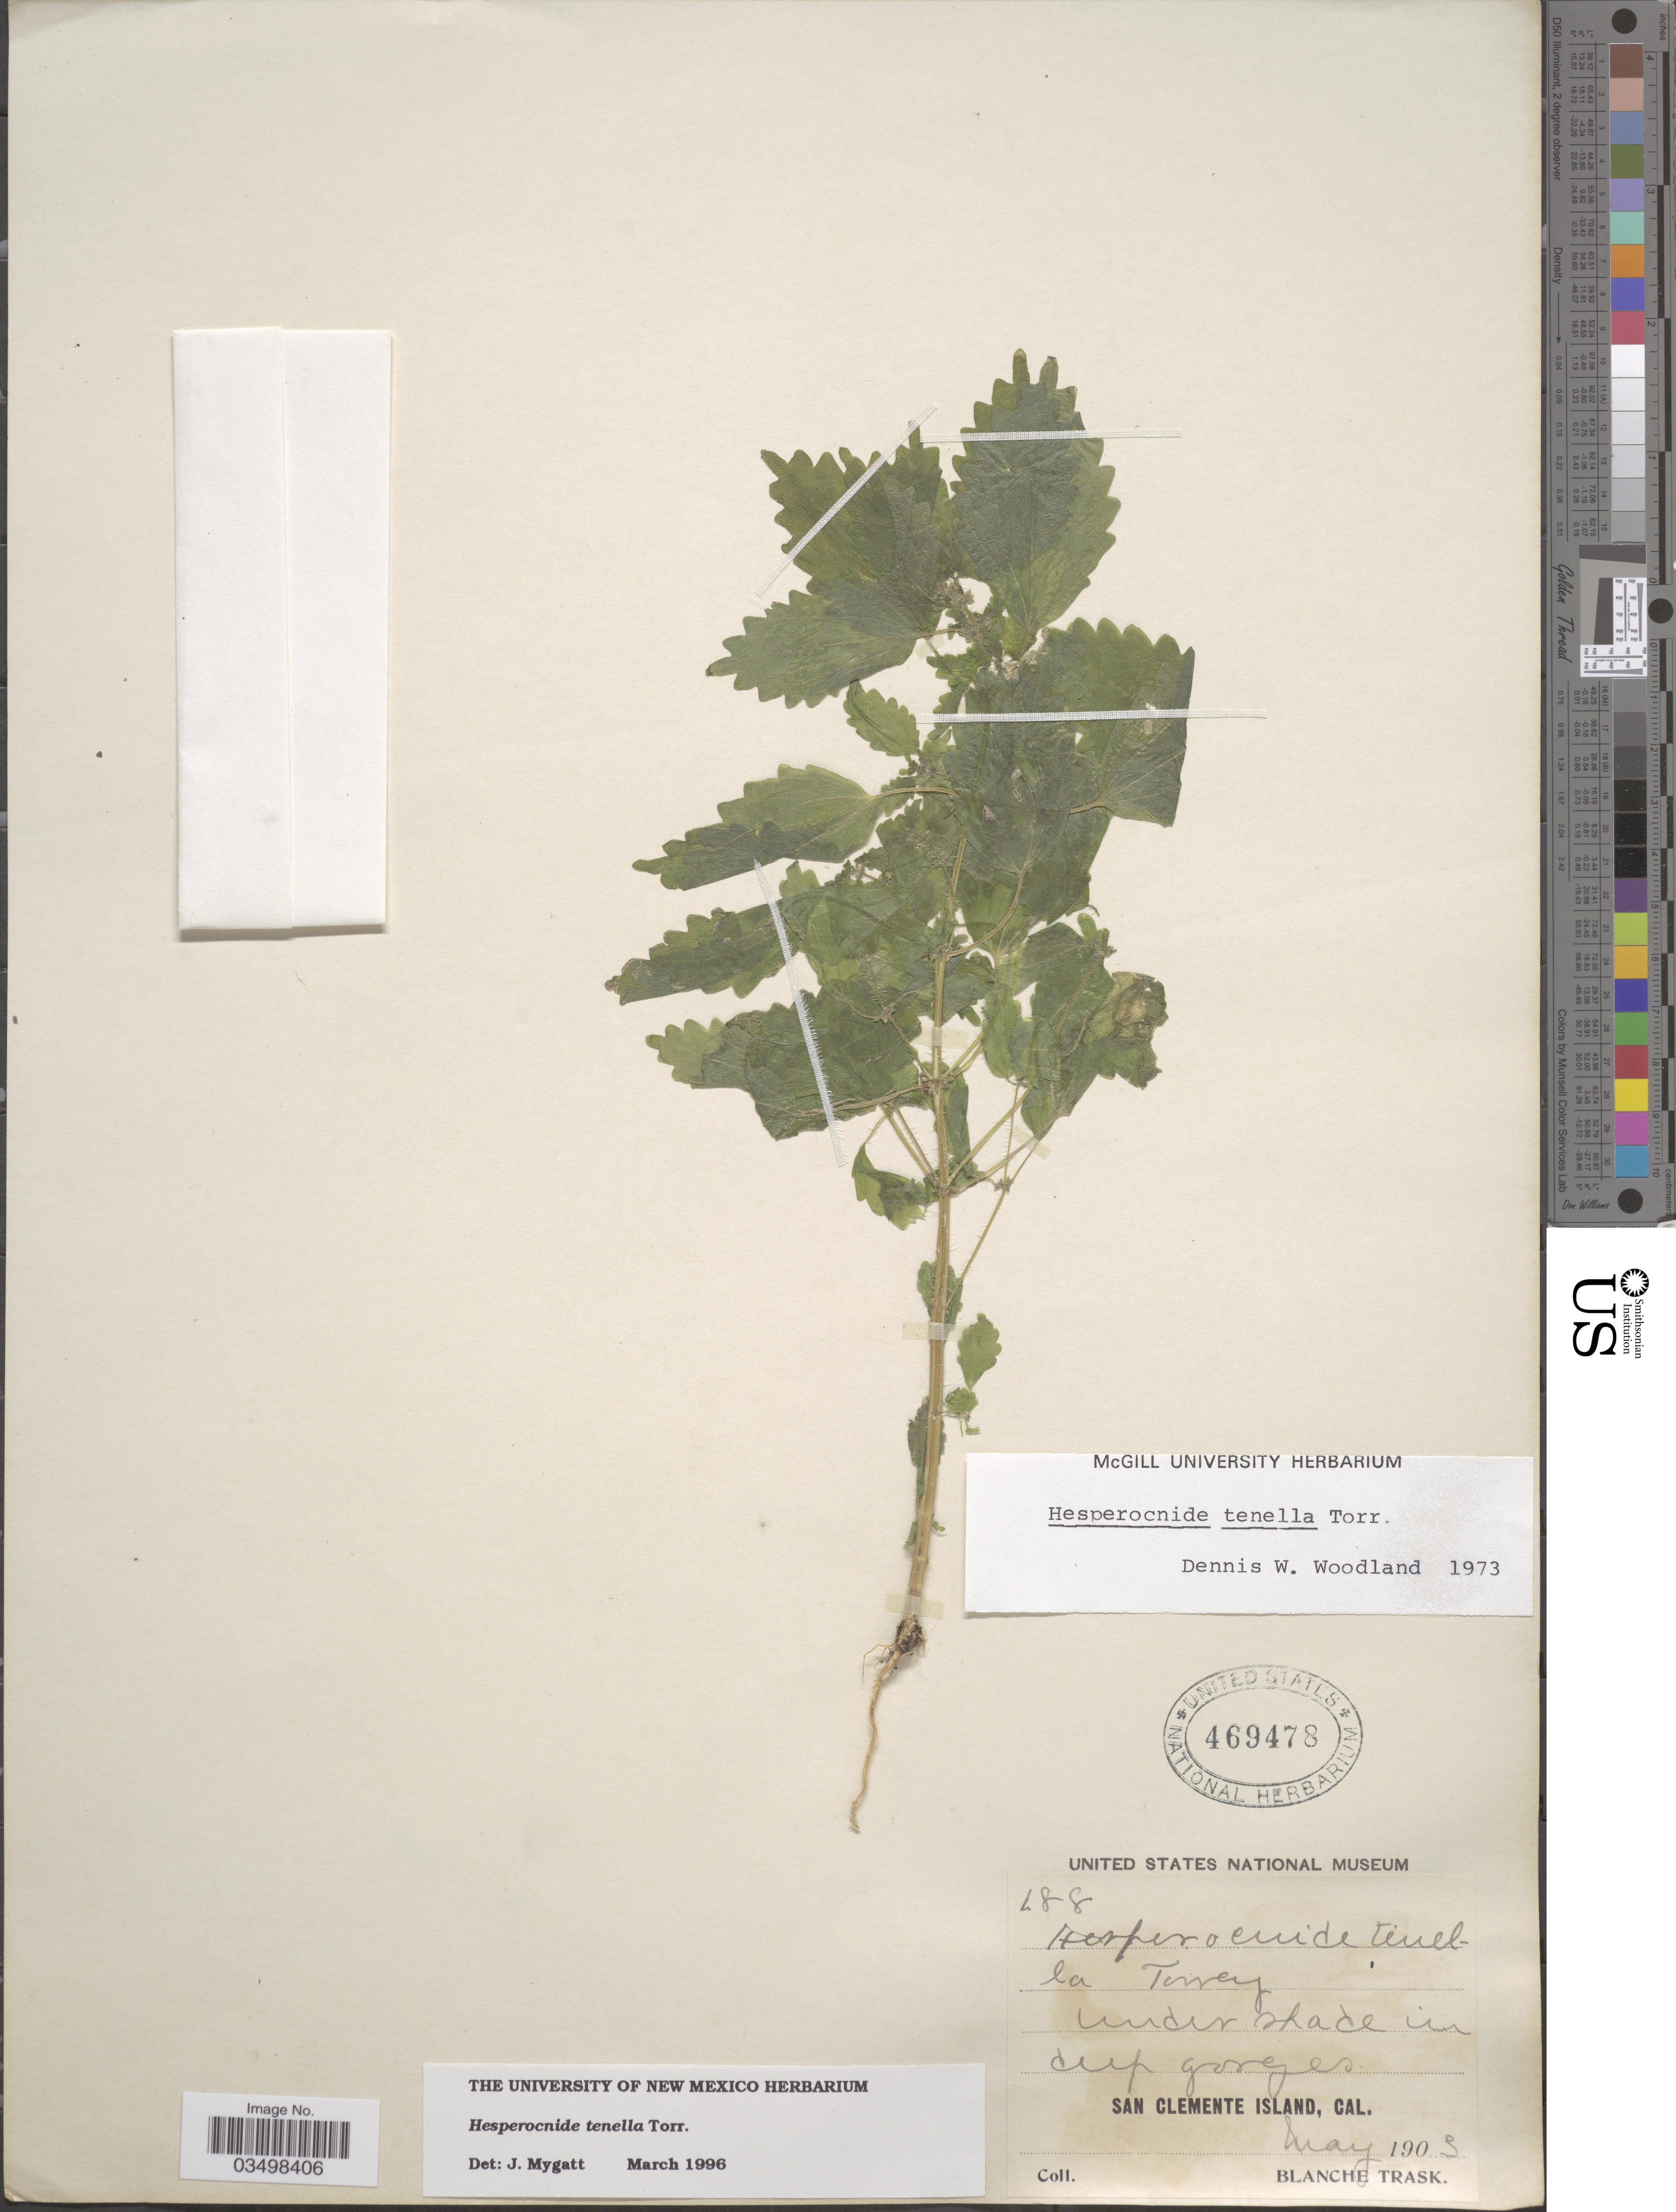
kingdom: Plantae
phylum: Tracheophyta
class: Magnoliopsida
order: Rosales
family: Urticaceae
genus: Hesperocnide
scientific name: Hesperocnide tenella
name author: Torr.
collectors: B. Trask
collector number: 188*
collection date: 1903-05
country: United States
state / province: California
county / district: Los Angeles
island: San Clemente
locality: San Clemente Island.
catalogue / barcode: US 469478